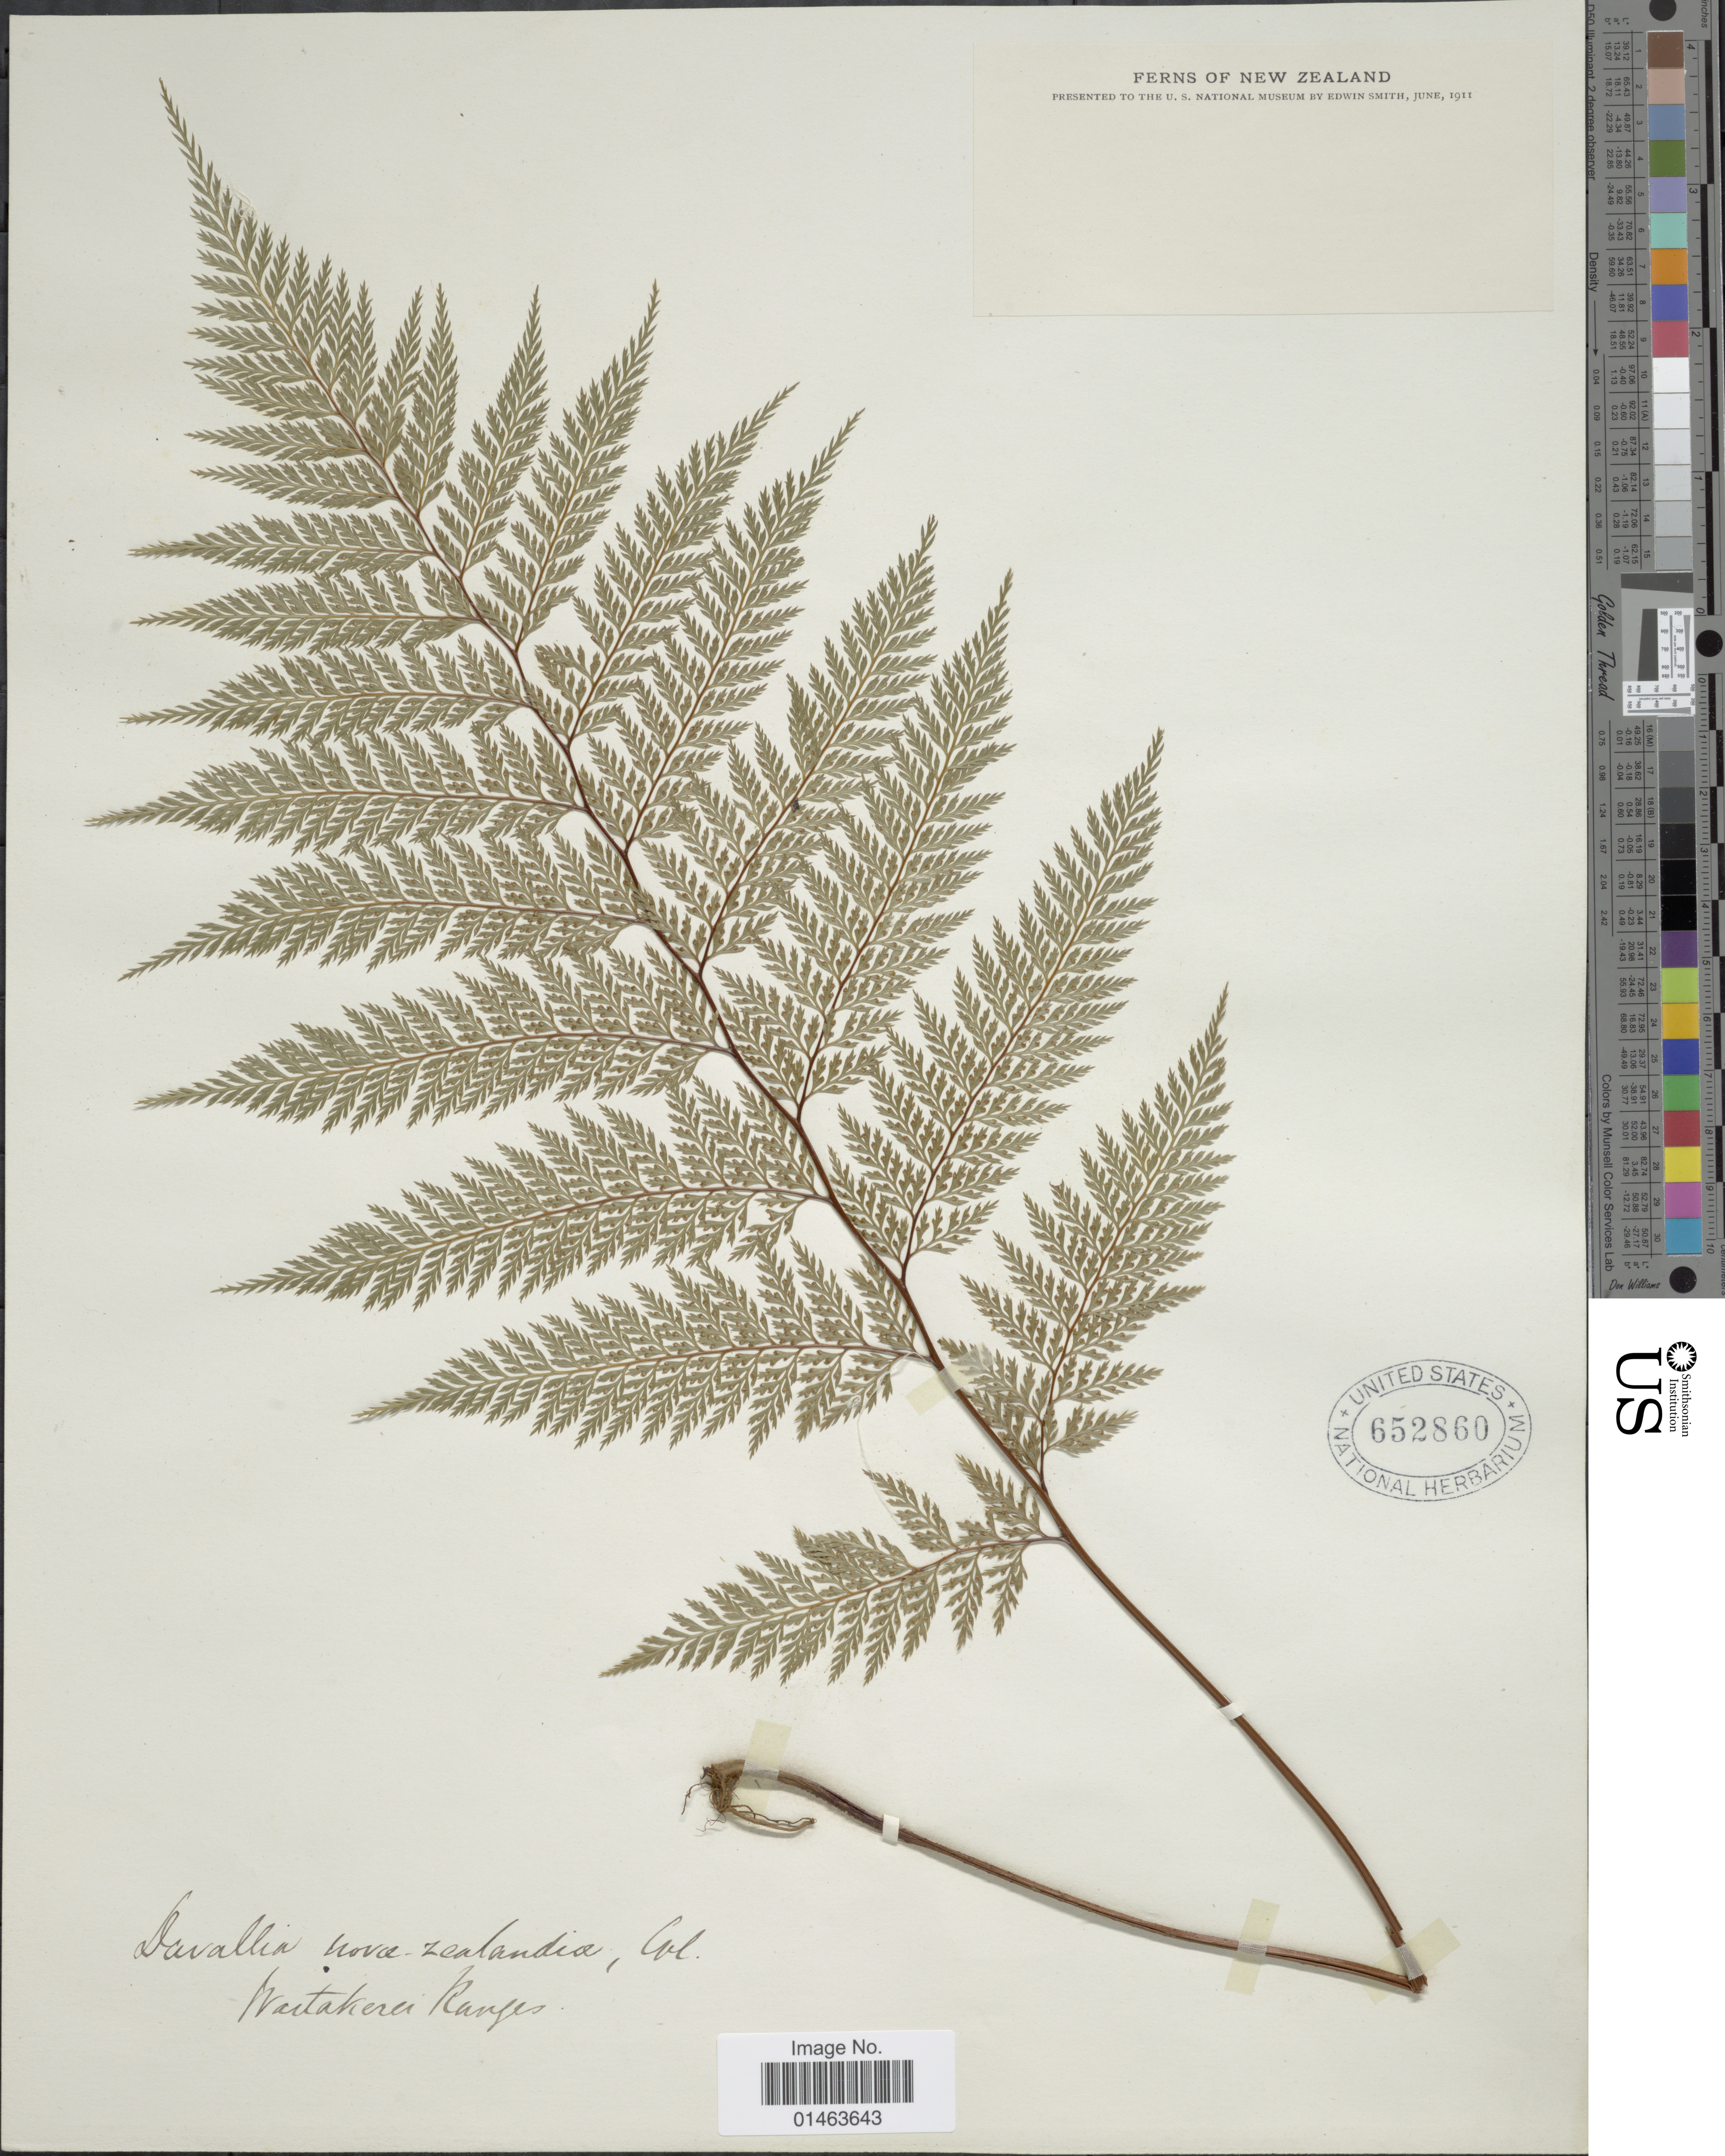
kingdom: Plantae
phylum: Tracheophyta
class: Polypodiopsida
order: Polypodiales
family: Dennstaedtiaceae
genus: Leptolepia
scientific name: Leptolepia novae-zelandiae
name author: (Colenso) Mett. ex Diels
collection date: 1911-06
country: New Zealand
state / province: Auckland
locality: Waitakere Ranges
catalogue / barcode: US 652860